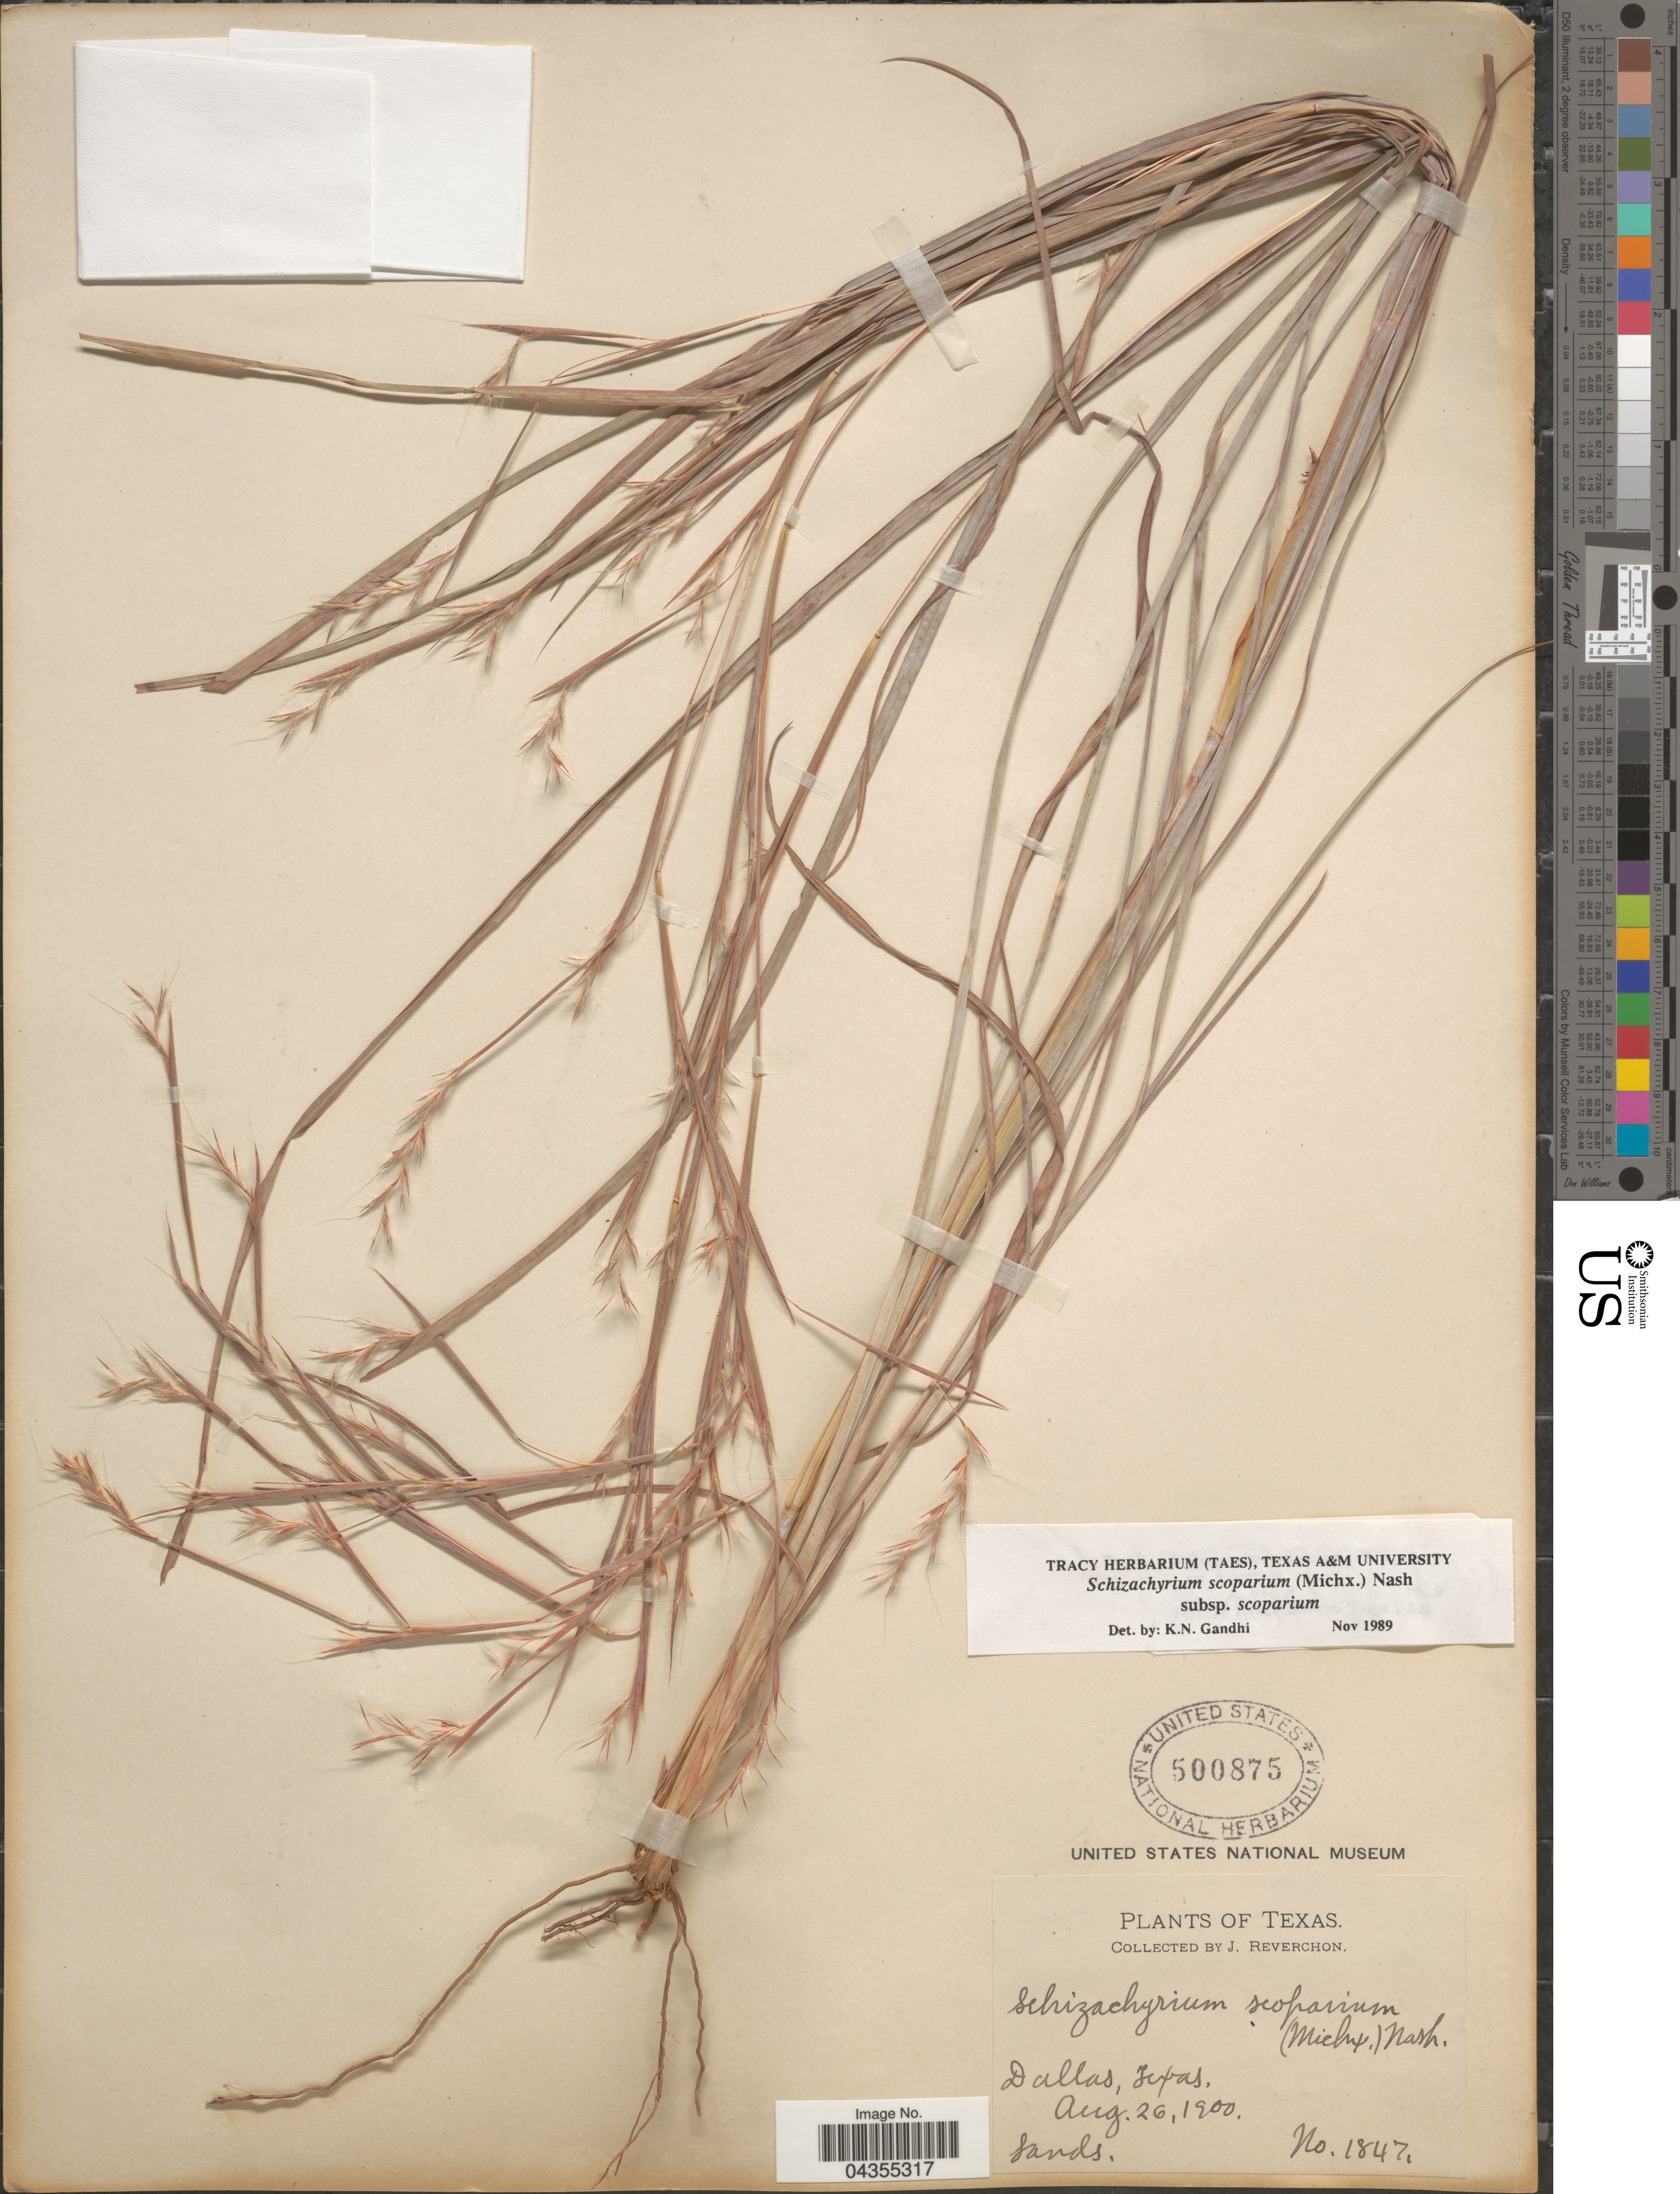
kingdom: Plantae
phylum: Tracheophyta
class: Liliopsida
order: Poales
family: Poaceae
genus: Schizachyrium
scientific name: Schizachyrium scoparium var. scoparium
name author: (Michx.) Nash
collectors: J. Reverchon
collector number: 1847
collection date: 1900-08-26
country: United States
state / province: Texas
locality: Dallas.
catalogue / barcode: US 500875